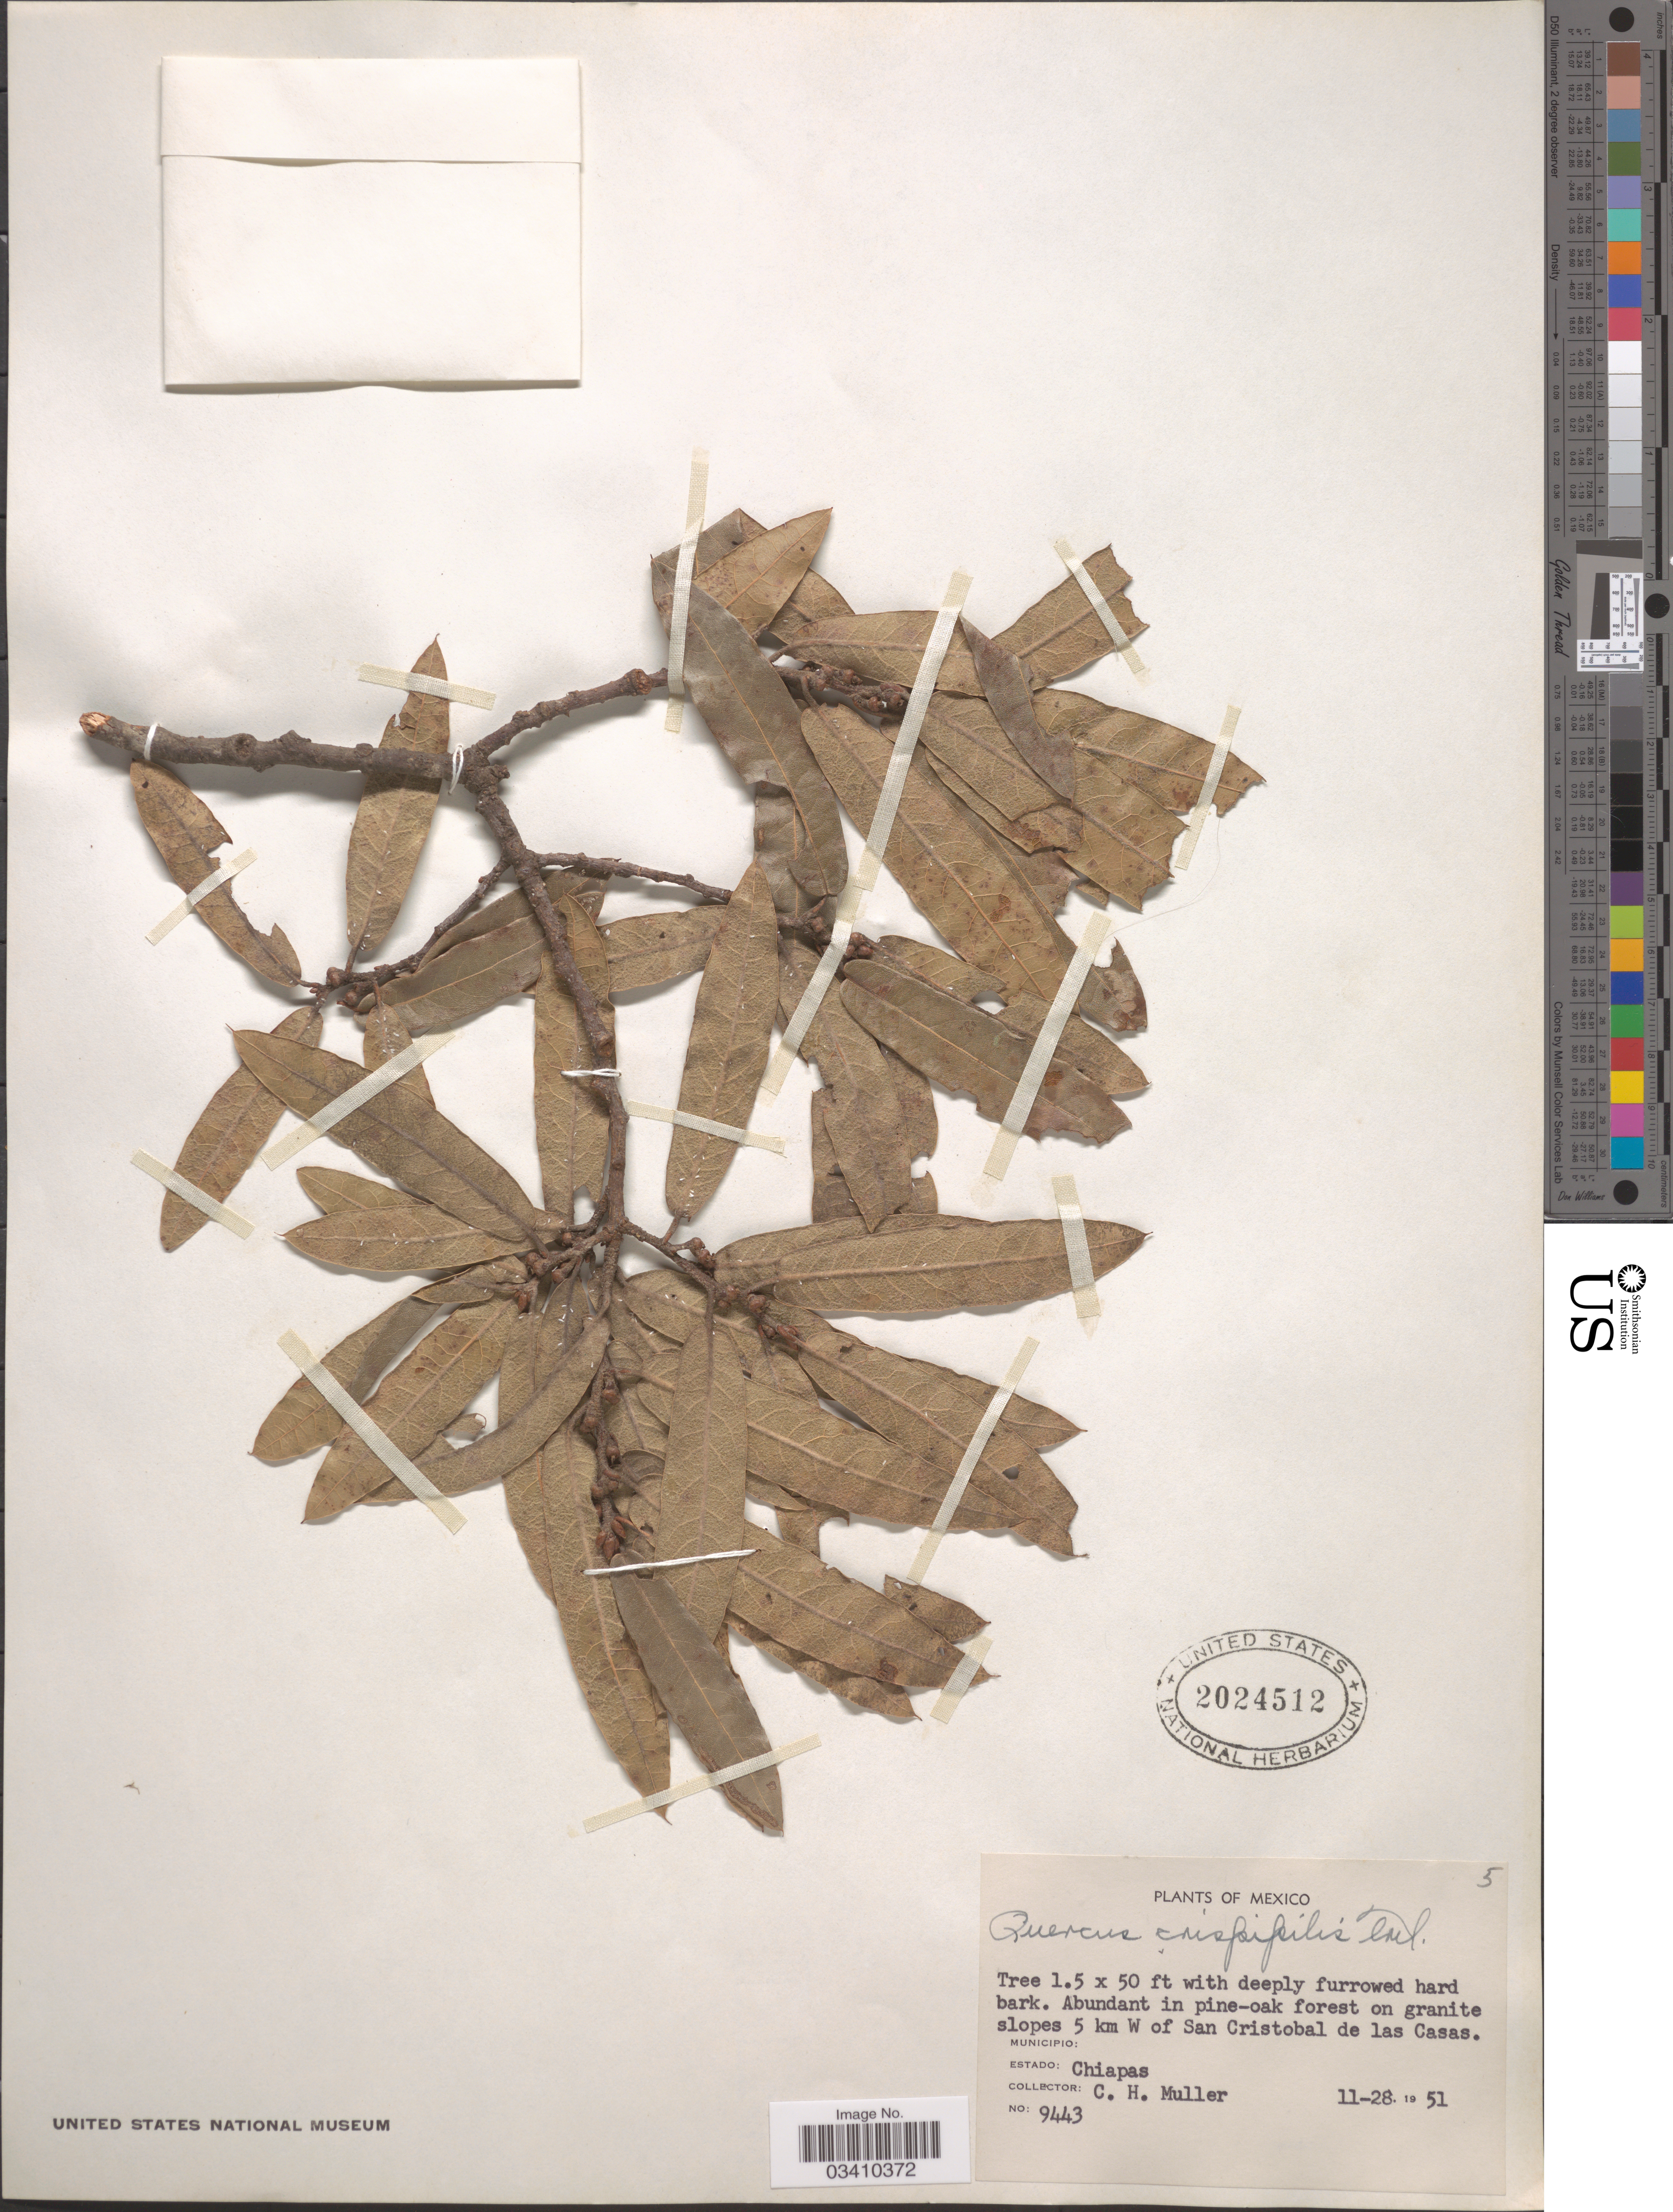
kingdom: Plantae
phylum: Tracheophyta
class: Magnoliopsida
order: Fagales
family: Fagaceae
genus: Quercus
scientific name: Quercus crispipilis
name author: Trel.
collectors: C. H. Mueller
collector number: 9443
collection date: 1951-11-28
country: Mexico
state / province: Chiapas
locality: Abundant in pine-oak forest on granite slopes 5 km W of San Cristobal de las Casas.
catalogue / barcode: US 2024512